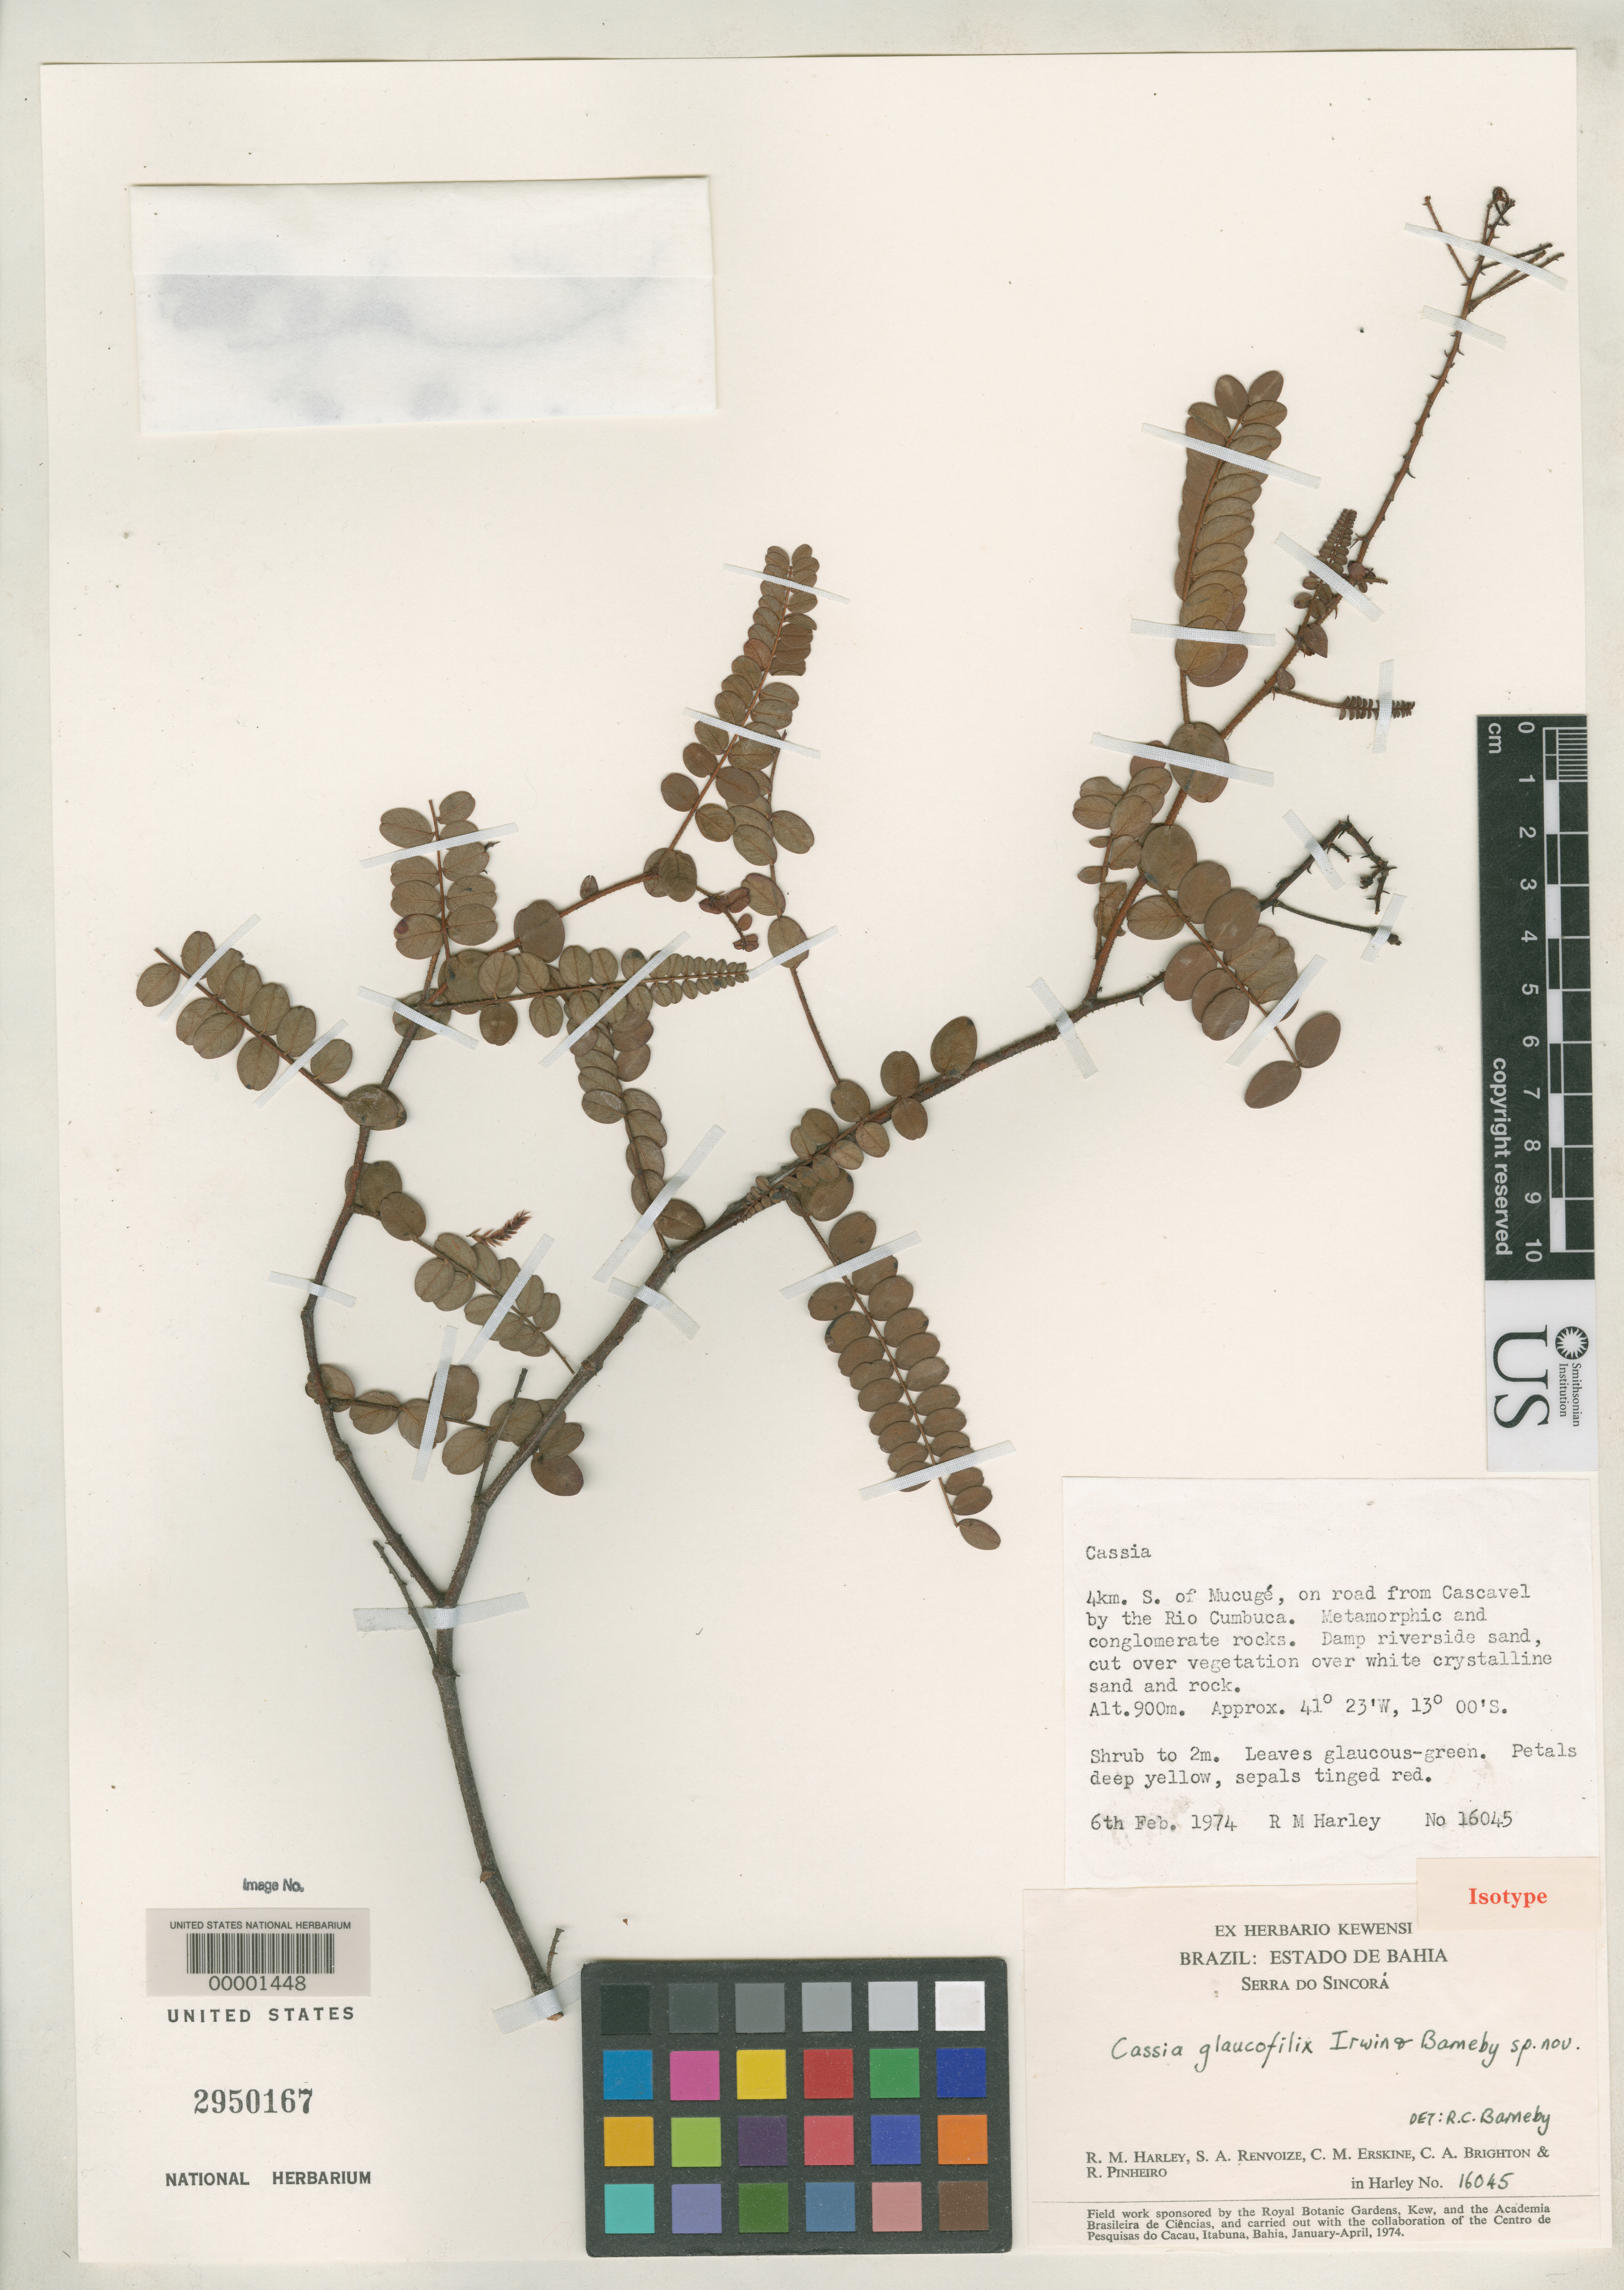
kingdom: Plantae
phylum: Tracheophyta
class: Magnoliopsida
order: Fabales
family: Fabaceae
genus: Cassia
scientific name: Cassia glaucofilix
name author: H.S. Irwin & Barneby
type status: Isotype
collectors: R. M. Harley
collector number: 16045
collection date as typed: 06 Feb 1974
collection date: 1974-02-06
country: Brazil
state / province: Bahia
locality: Serra do Sincora, Mucuge on road from Cascavel, by the Rio Cumbula.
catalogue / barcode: US 2950167